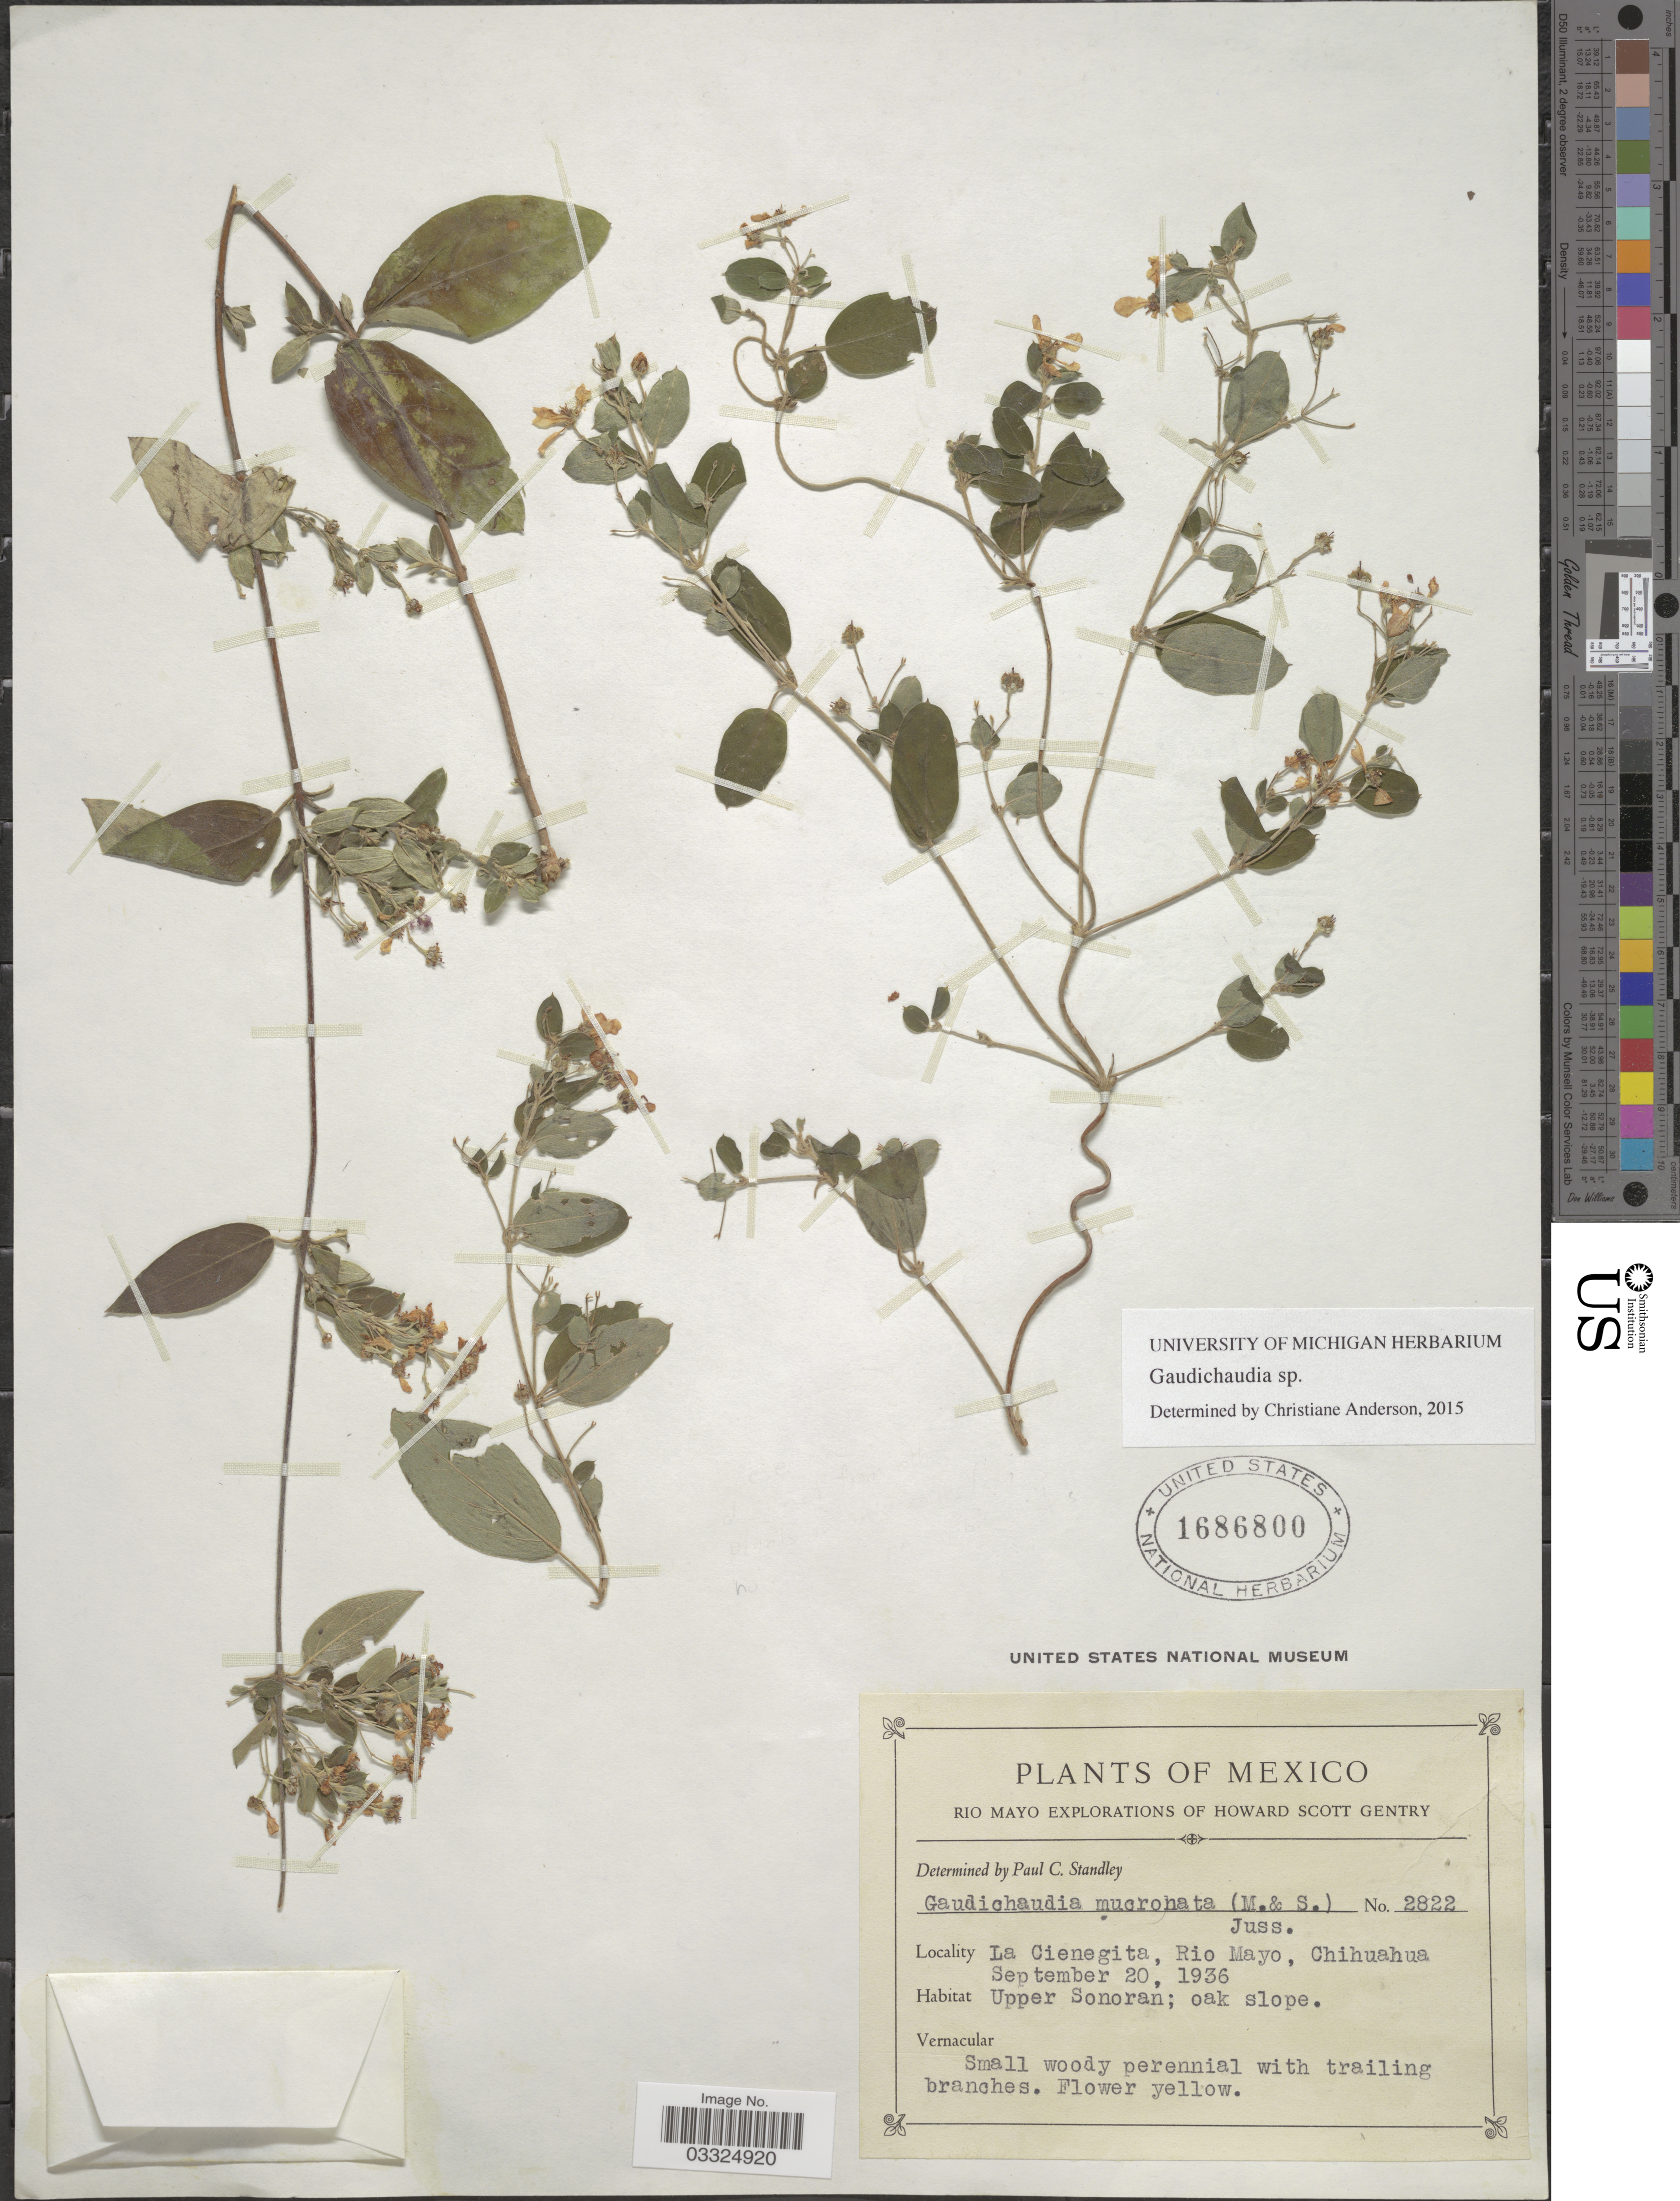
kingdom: Plantae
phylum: Tracheophyta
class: Magnoliopsida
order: Malpighiales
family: Malpighiaceae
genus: Gaudichaudia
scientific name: Gaudichaudia sp.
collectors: H. S. Gentry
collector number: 2822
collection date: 1936-09-20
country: Mexico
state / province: Chihuahua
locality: La Cienegita, Rio Mayo. Upper Sonoran.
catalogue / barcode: US 1686800